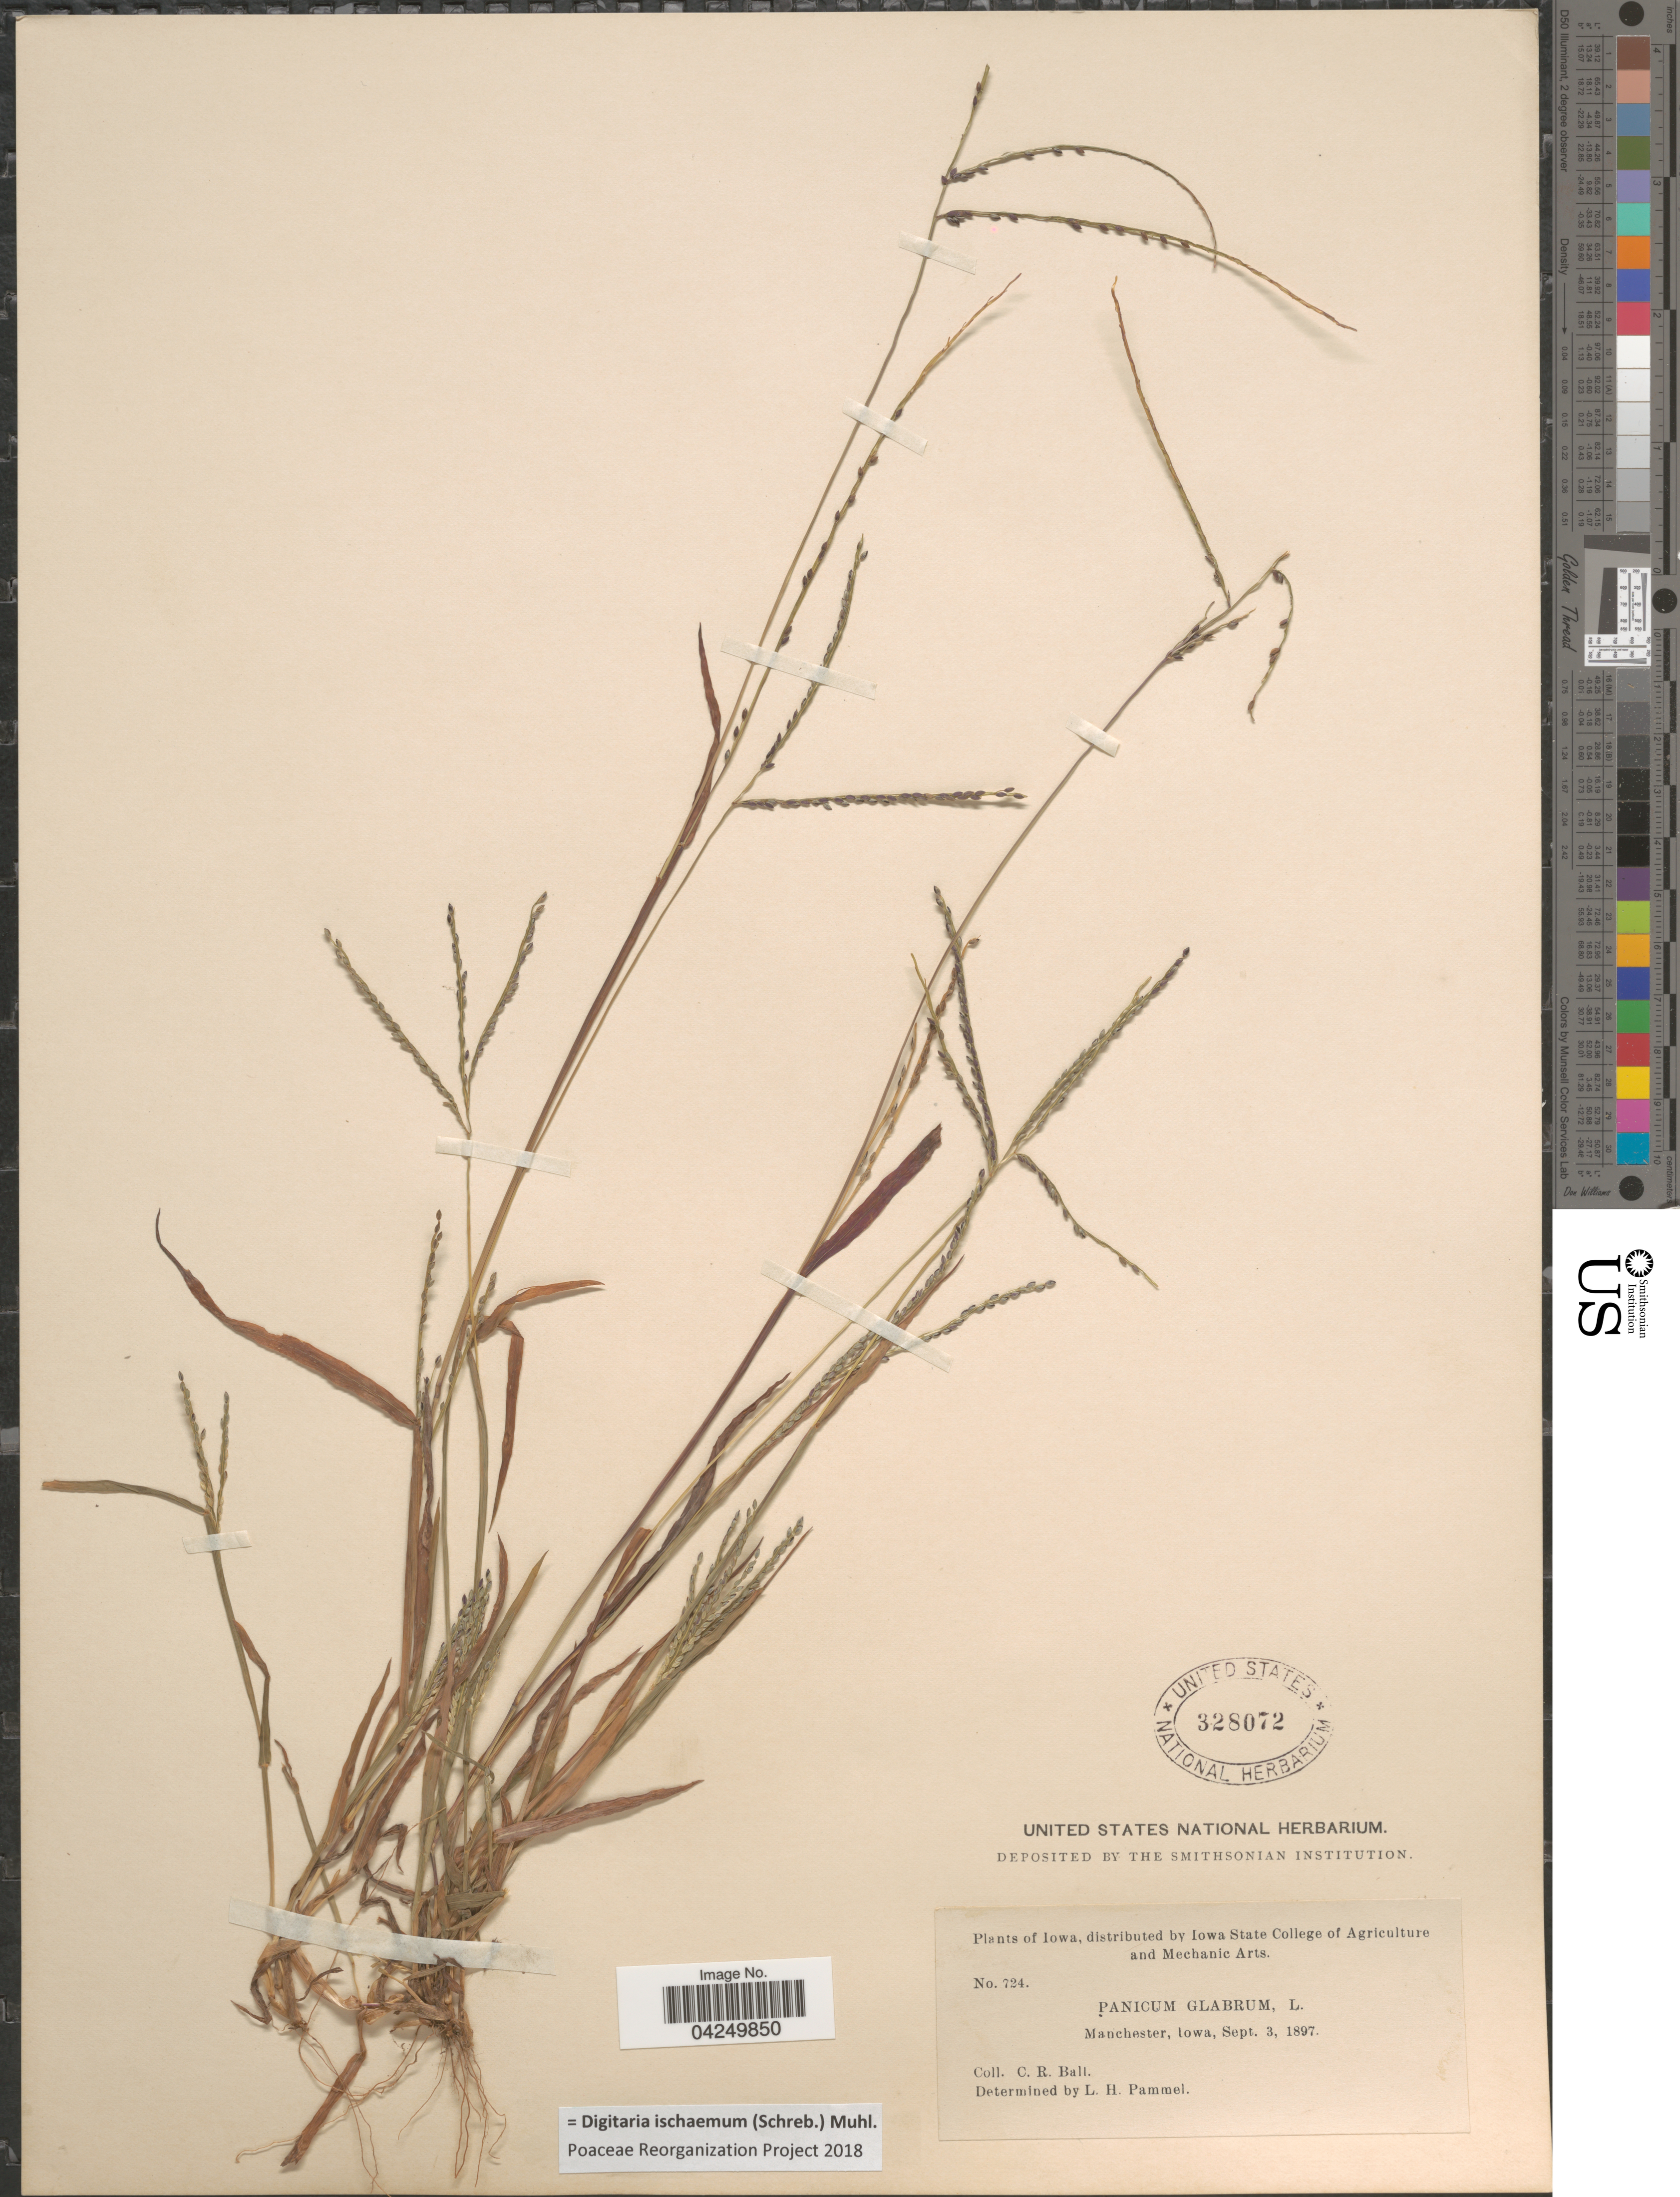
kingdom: Plantae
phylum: Tracheophyta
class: Liliopsida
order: Poales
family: Poaceae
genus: Digitaria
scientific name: Digitaria ischaemum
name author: (Schreber) Schreber ex Muhl.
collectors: C. R. Ball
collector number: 724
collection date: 1897-09-03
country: United States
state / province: Iowa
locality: Manchester.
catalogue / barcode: US 328072